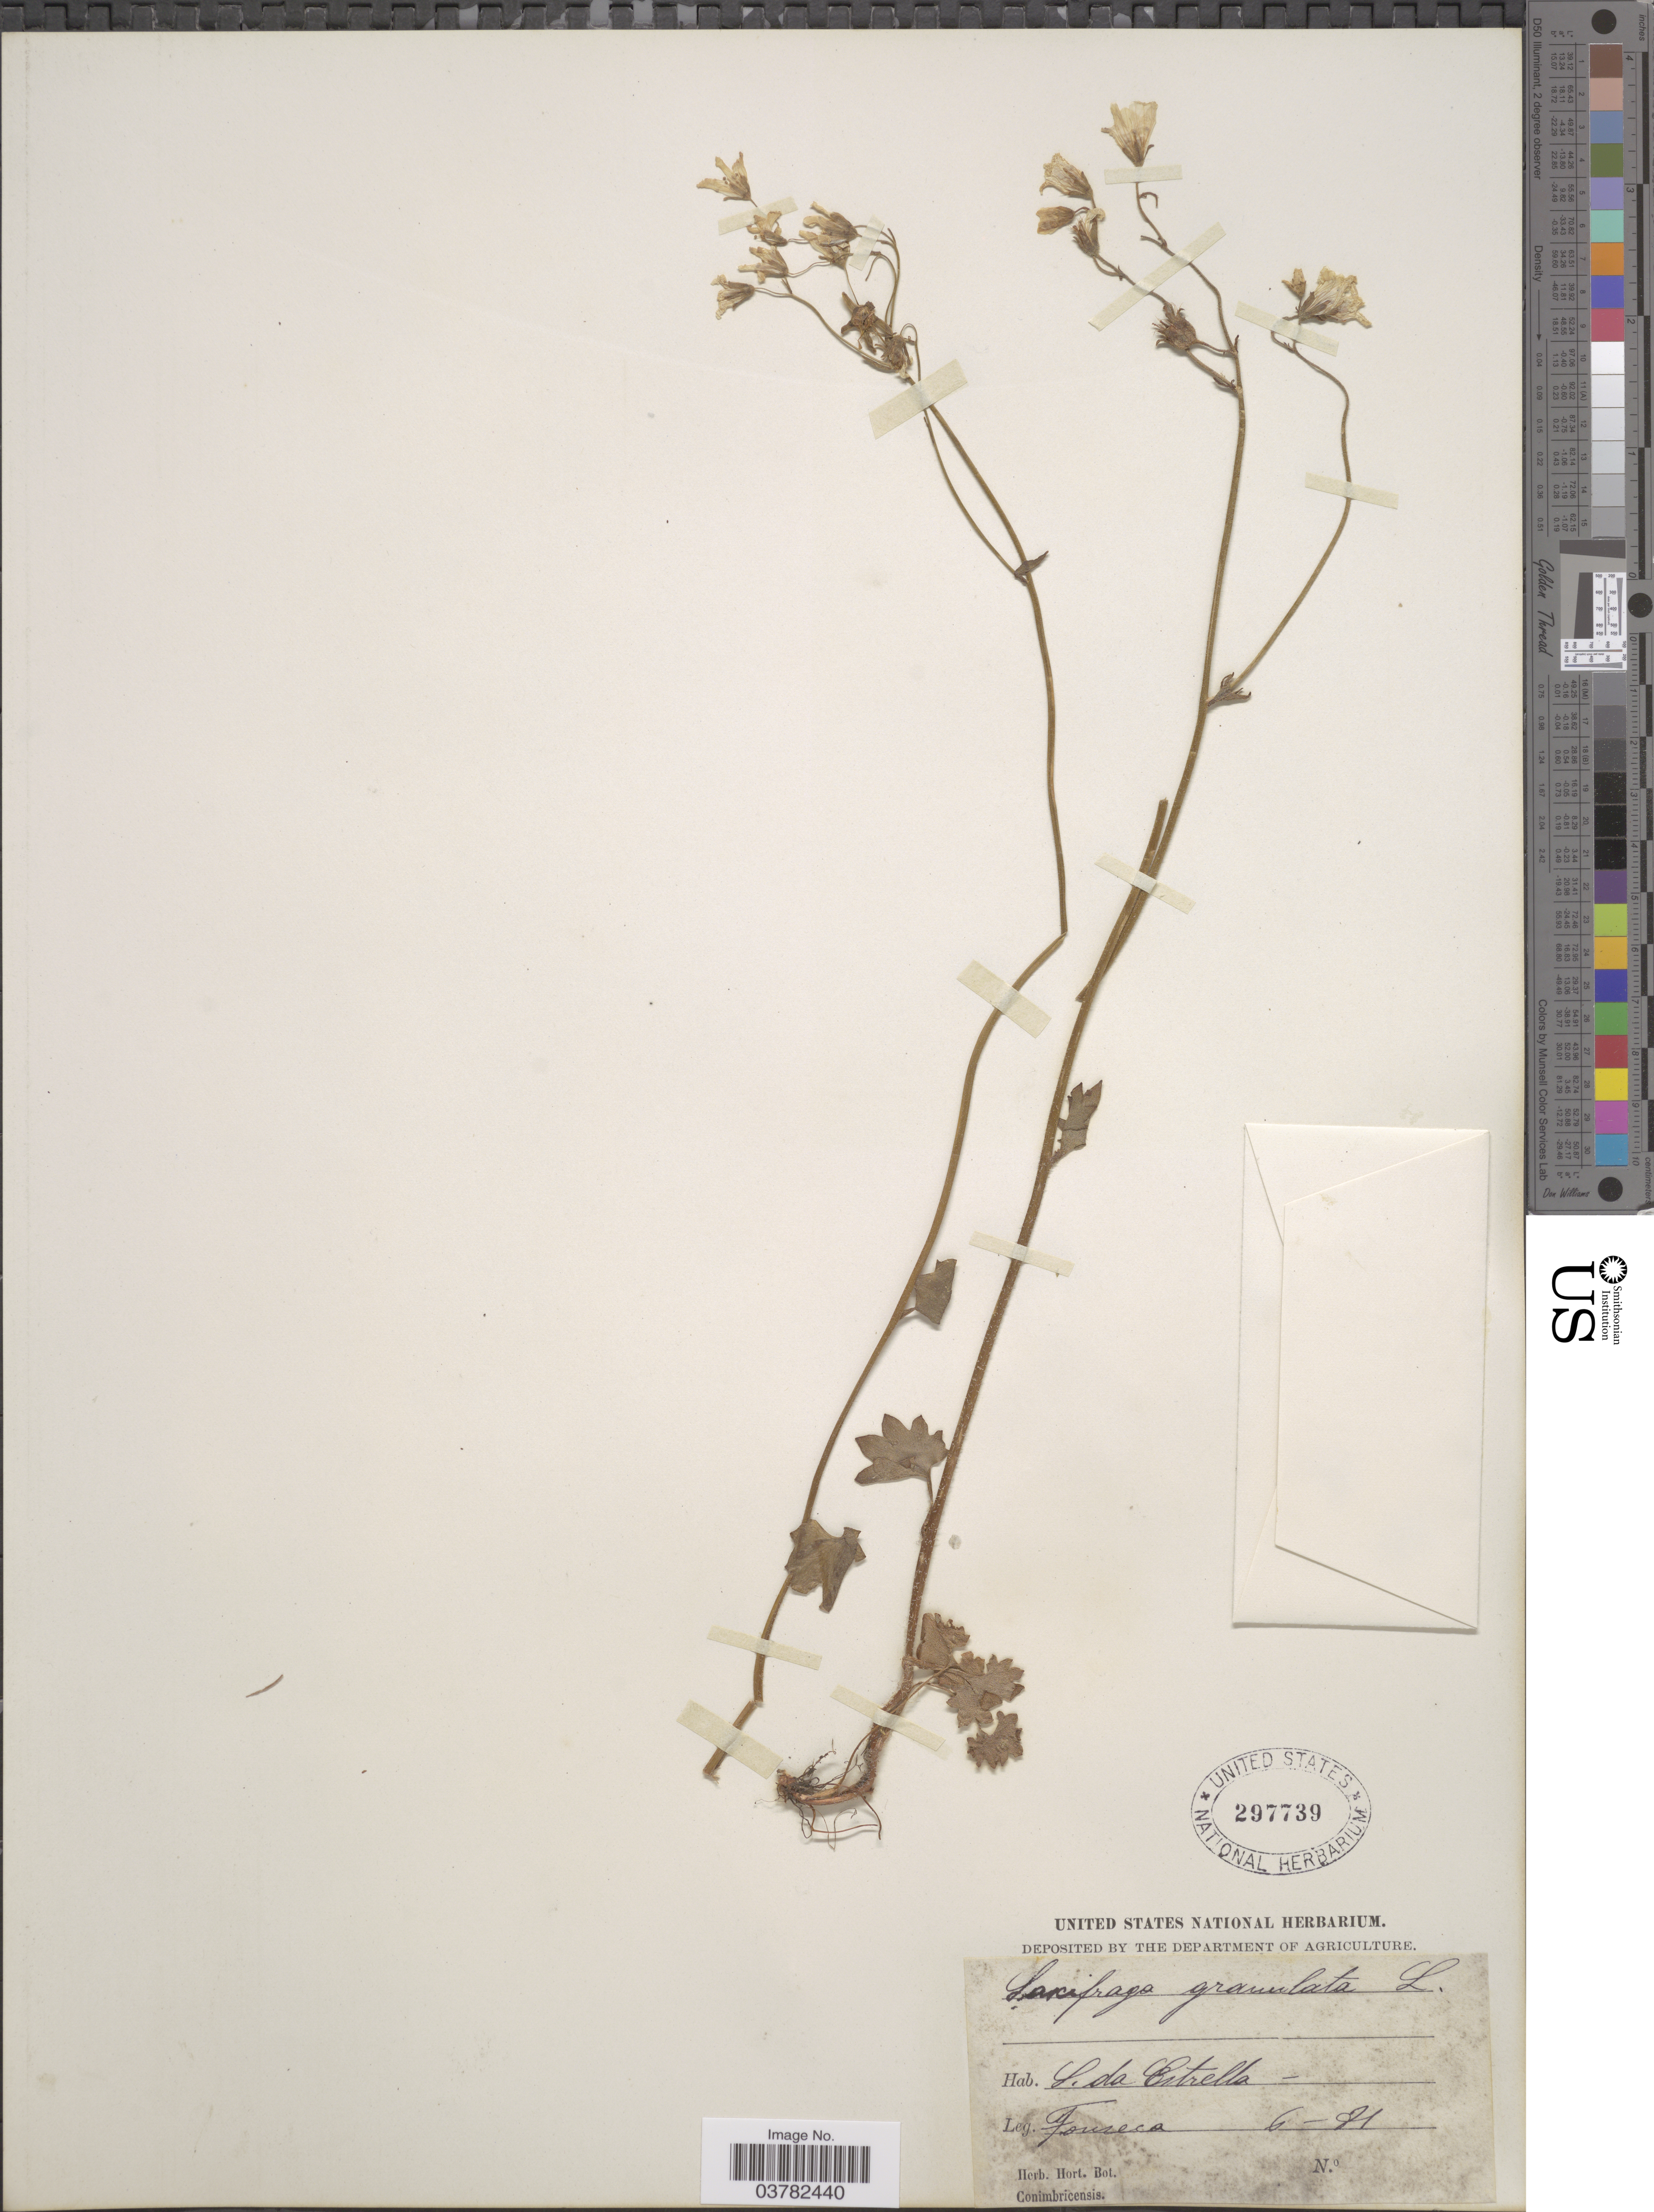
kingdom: Plantae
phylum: Tracheophyta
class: Magnoliopsida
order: Saxifragales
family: Saxifragaceae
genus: Saxifraga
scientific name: Saxifraga granulata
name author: L.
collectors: -. Fonseca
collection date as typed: Transcribed d/m/y: /6/71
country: Portugal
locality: S. da Estrella.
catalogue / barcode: US 297739